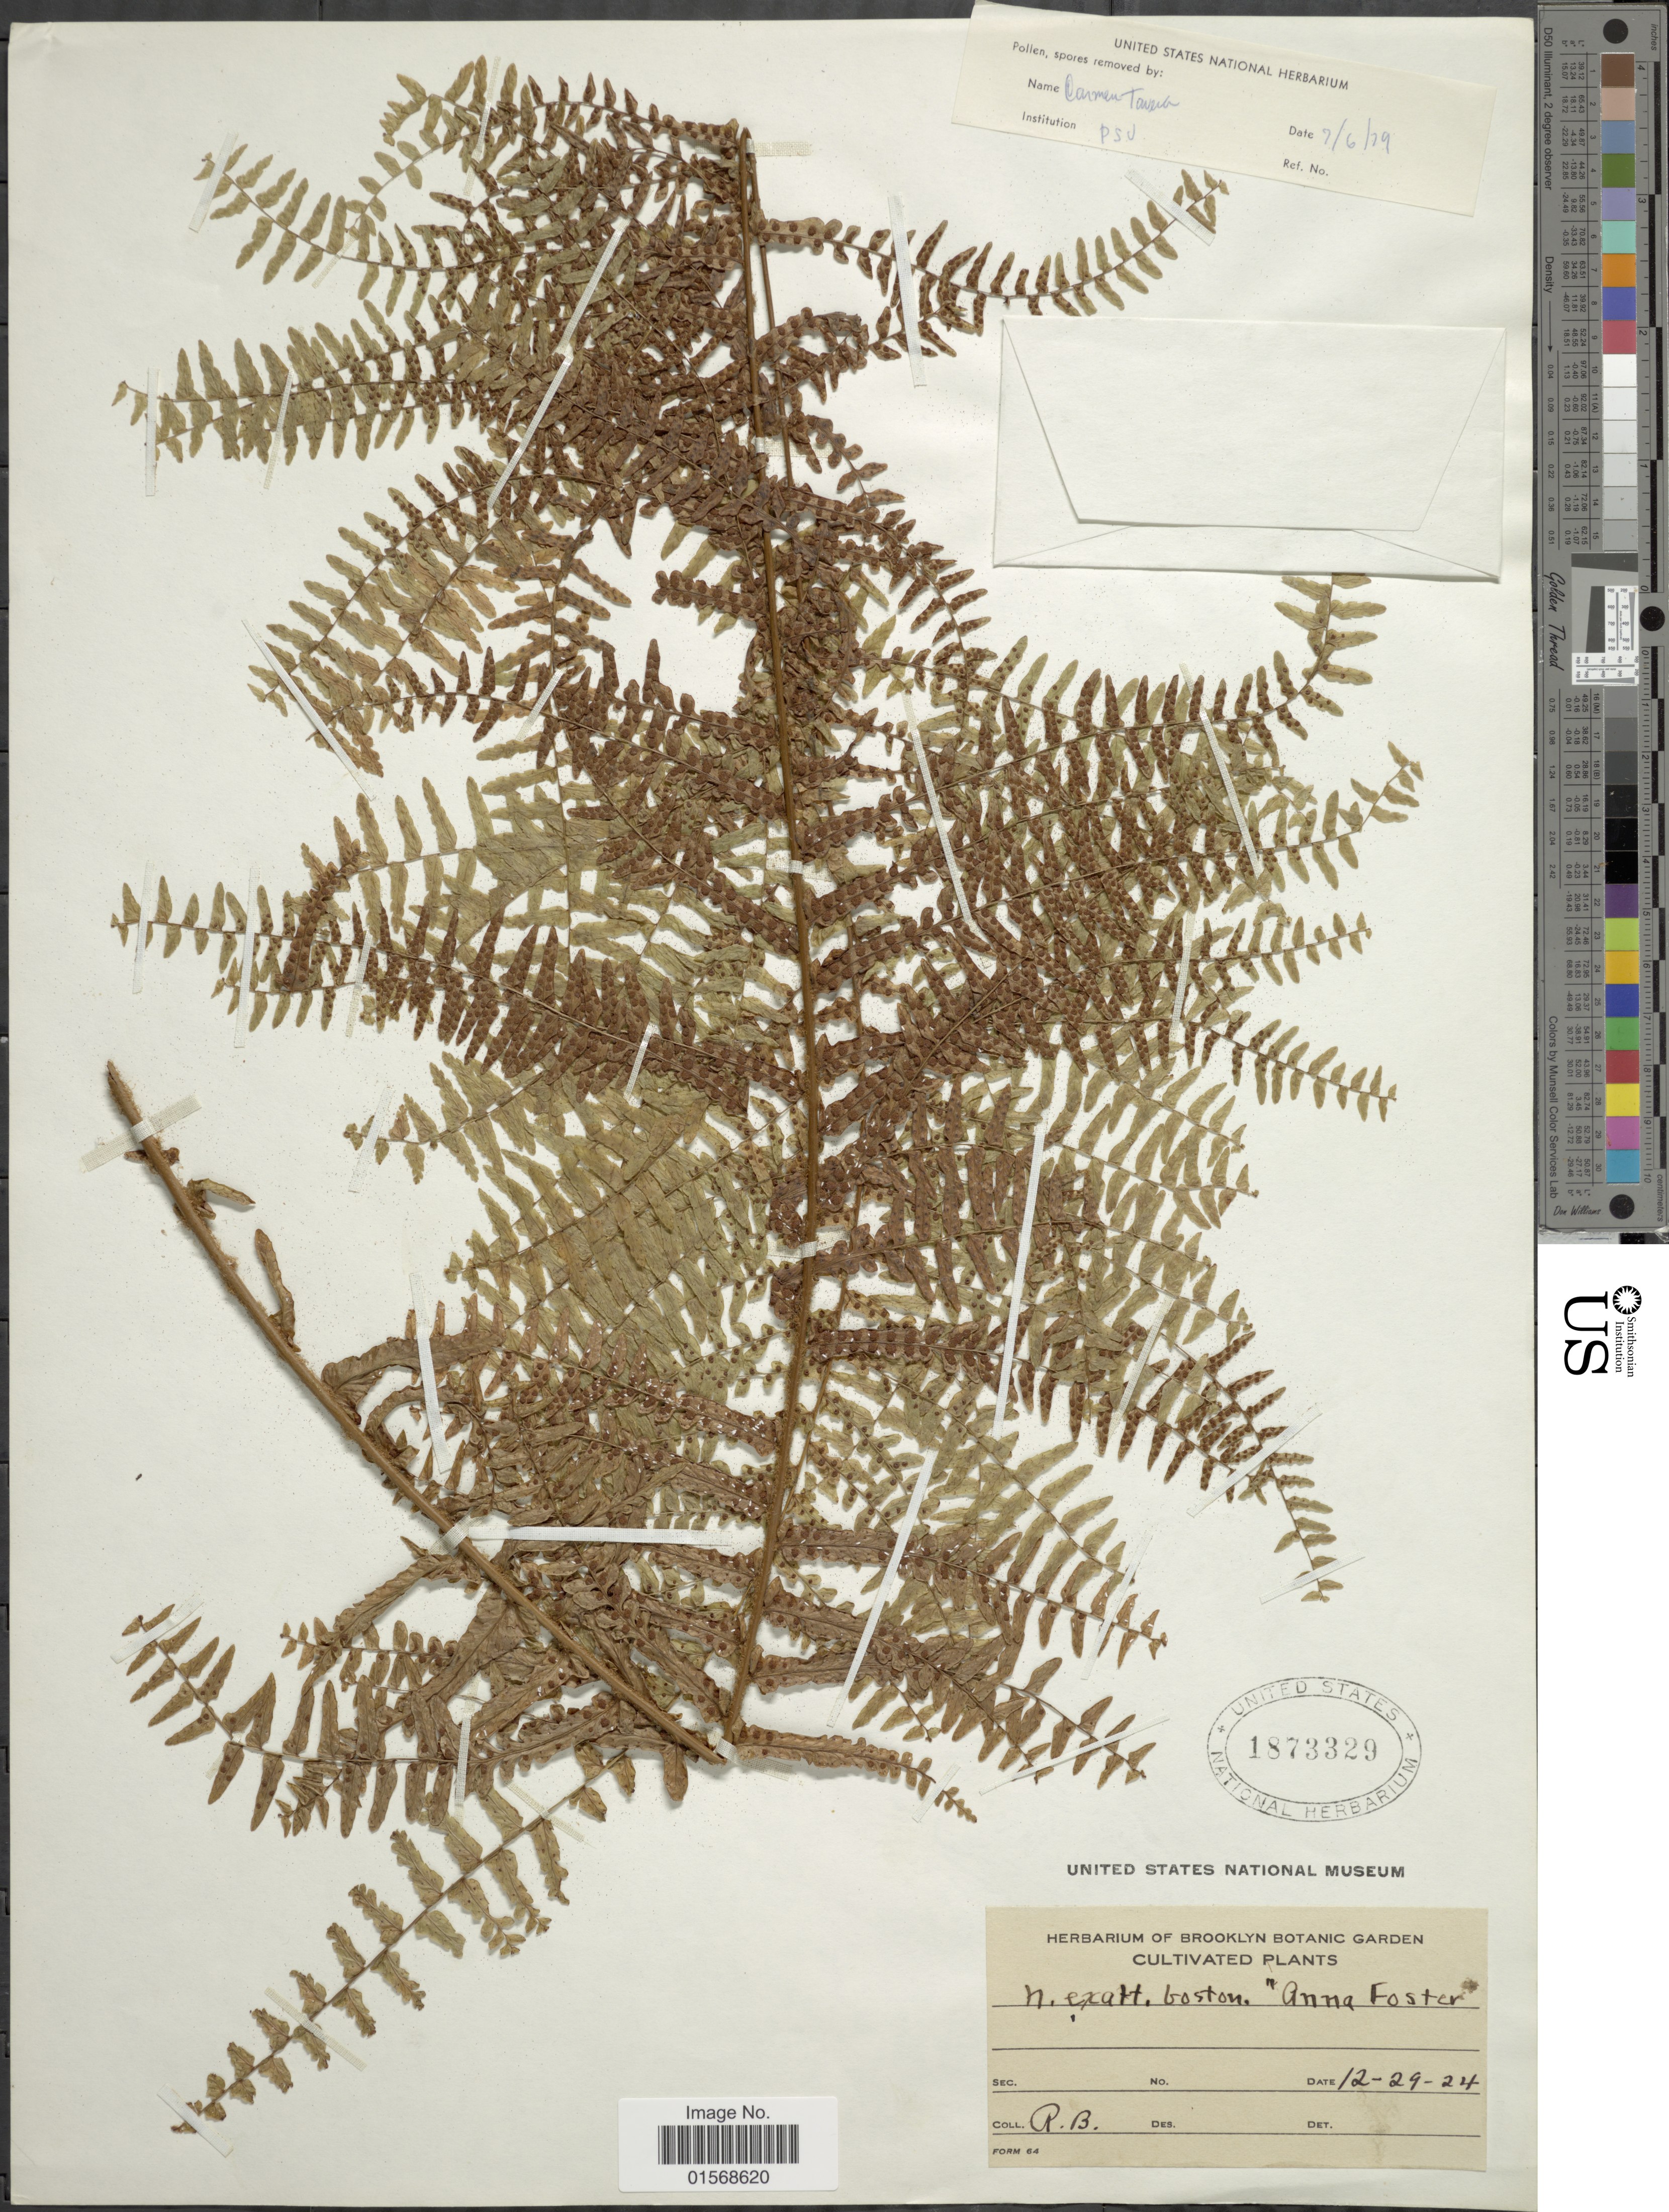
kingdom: Plantae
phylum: Tracheophyta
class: Polypodiopsida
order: Polypodiales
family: Nephrolepidaceae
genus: Nephrolepis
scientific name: Nephrolepis 'Anna Foster'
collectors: R. B.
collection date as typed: Transcribed d/m/y: 29/12/24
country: United States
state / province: New York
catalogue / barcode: US 1873329